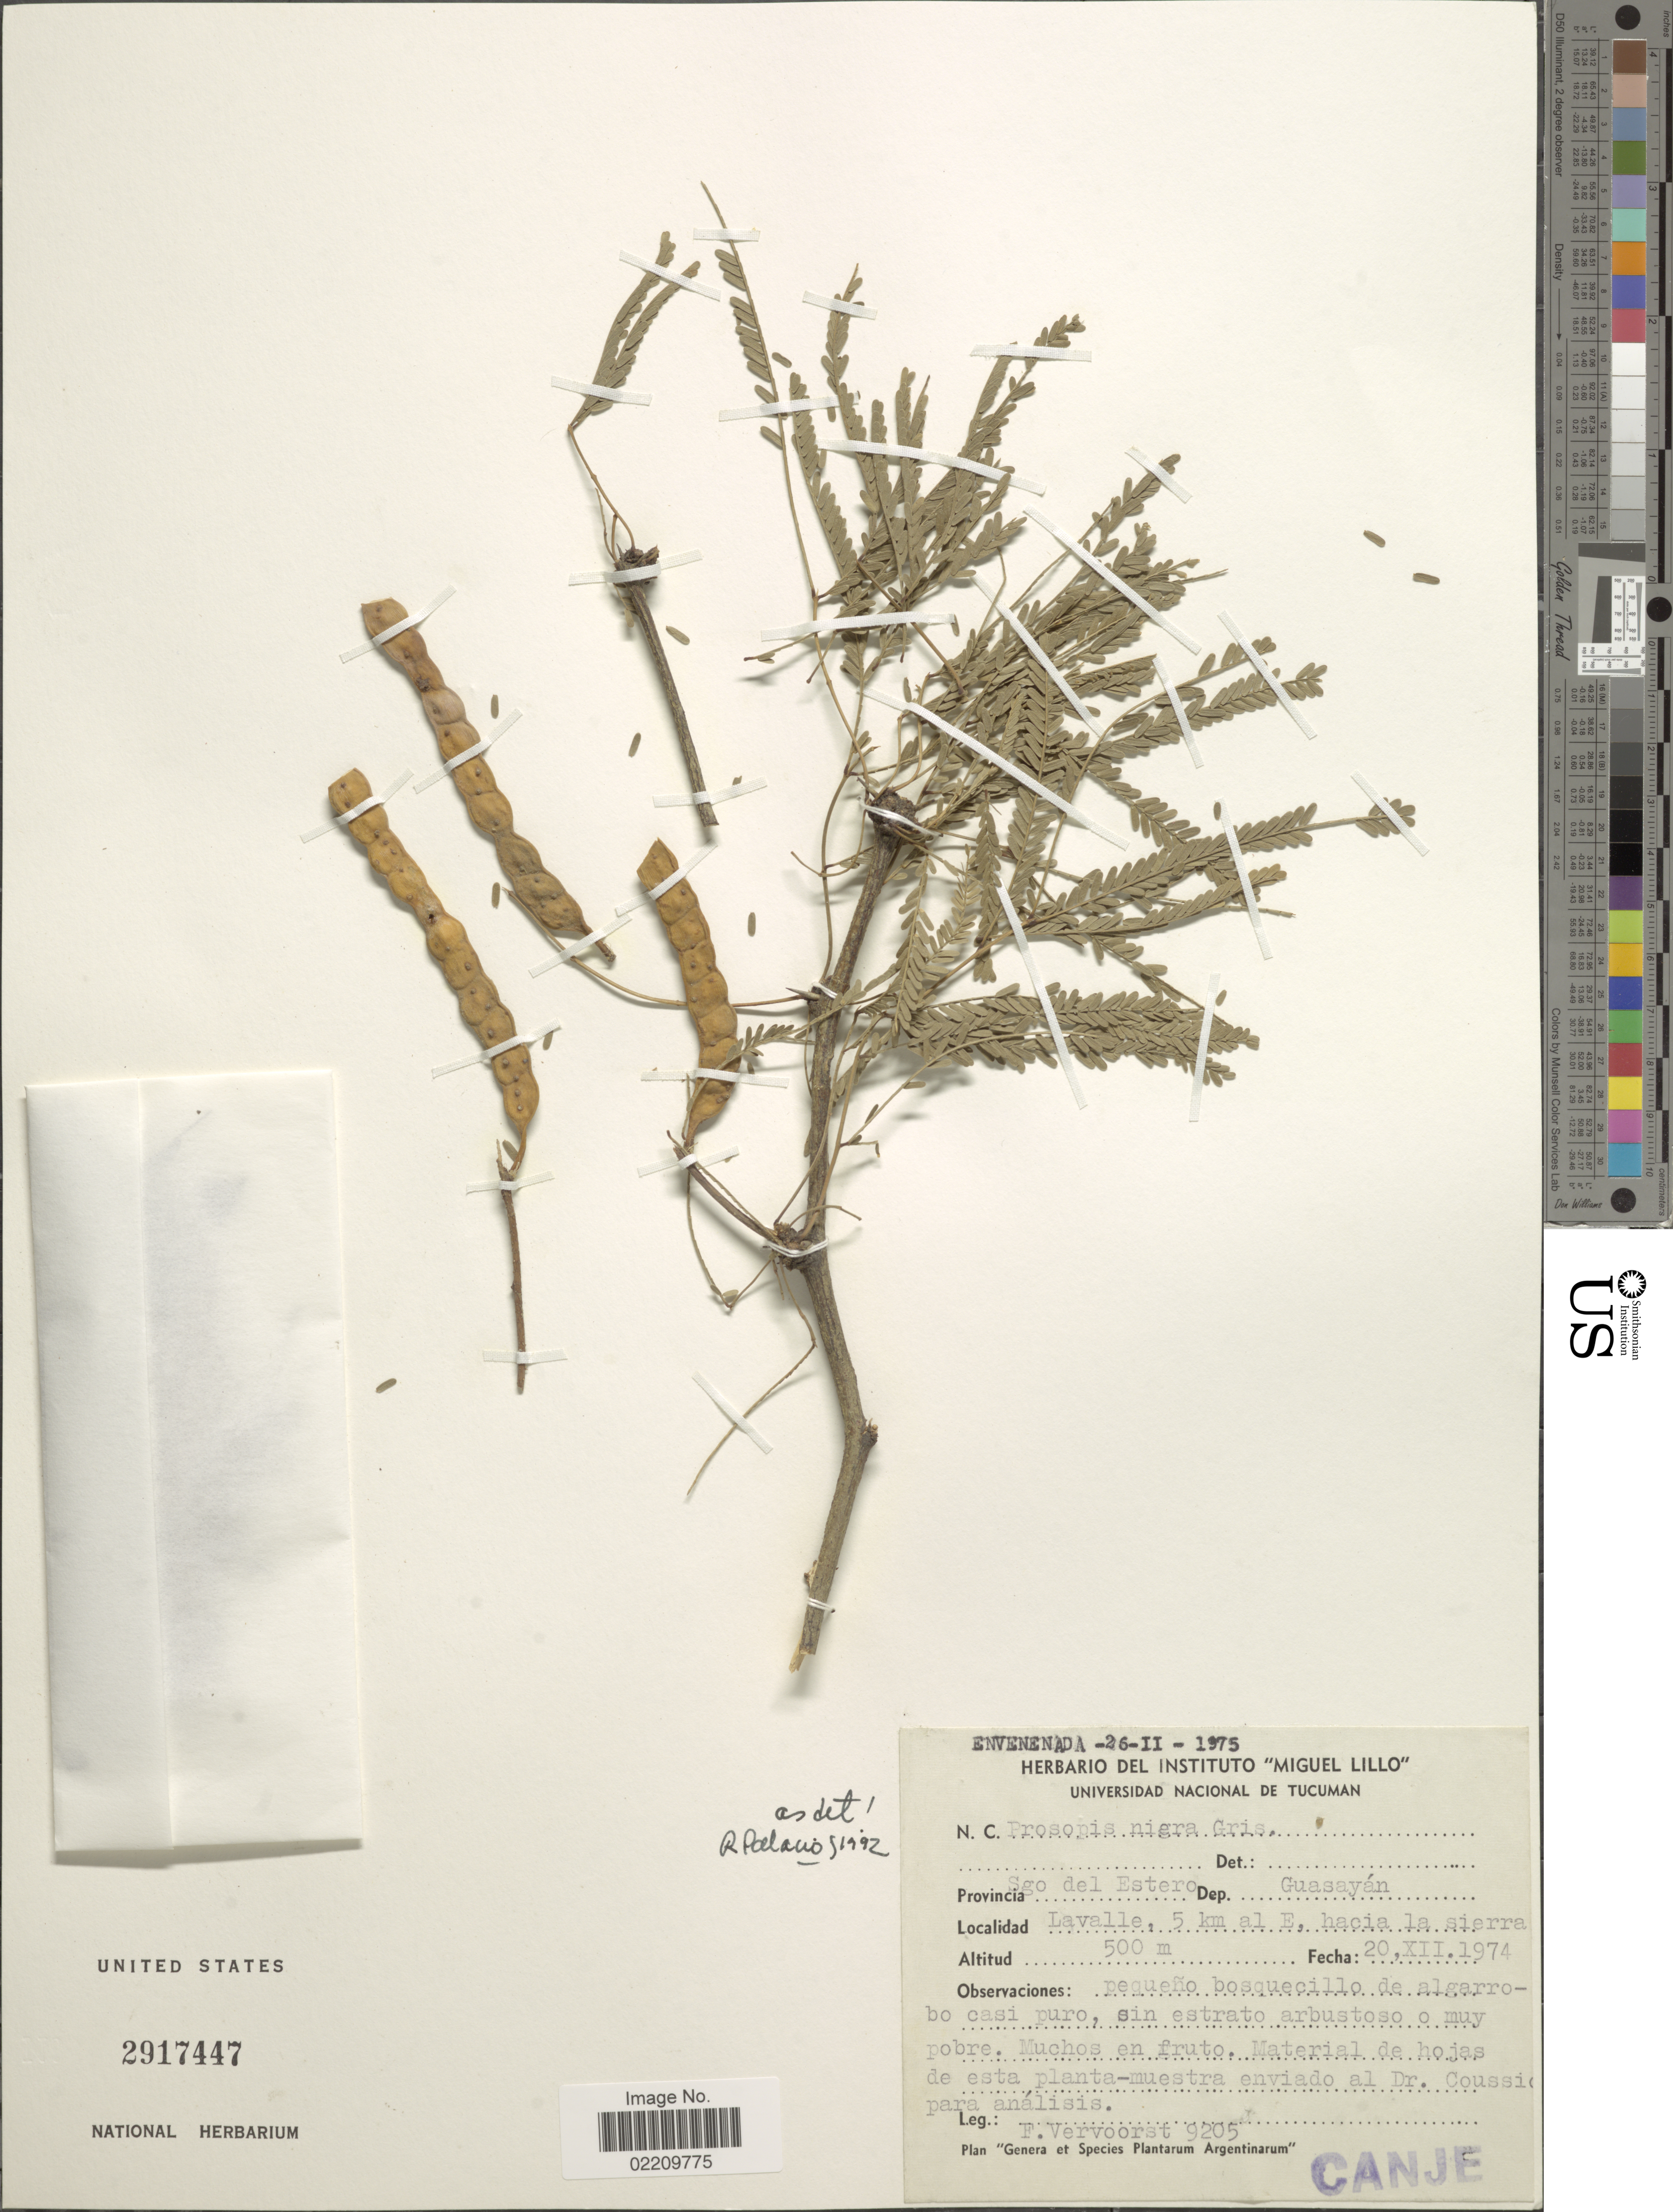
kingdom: Plantae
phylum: Tracheophyta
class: Magnoliopsida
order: Fabales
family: Fabaceae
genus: Neltuma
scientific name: Neltuma nigra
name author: (Griseb.) C. E. Hughes & G.P. Lewis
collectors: F. Vervoorst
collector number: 9205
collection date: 1974-12-20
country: Argentina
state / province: Santiago del Estero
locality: Provincia Sgo del Estero. Dep. Guasayán. Lavalle, 5 km al E. hacia la sierra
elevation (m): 500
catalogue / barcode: US 2917447